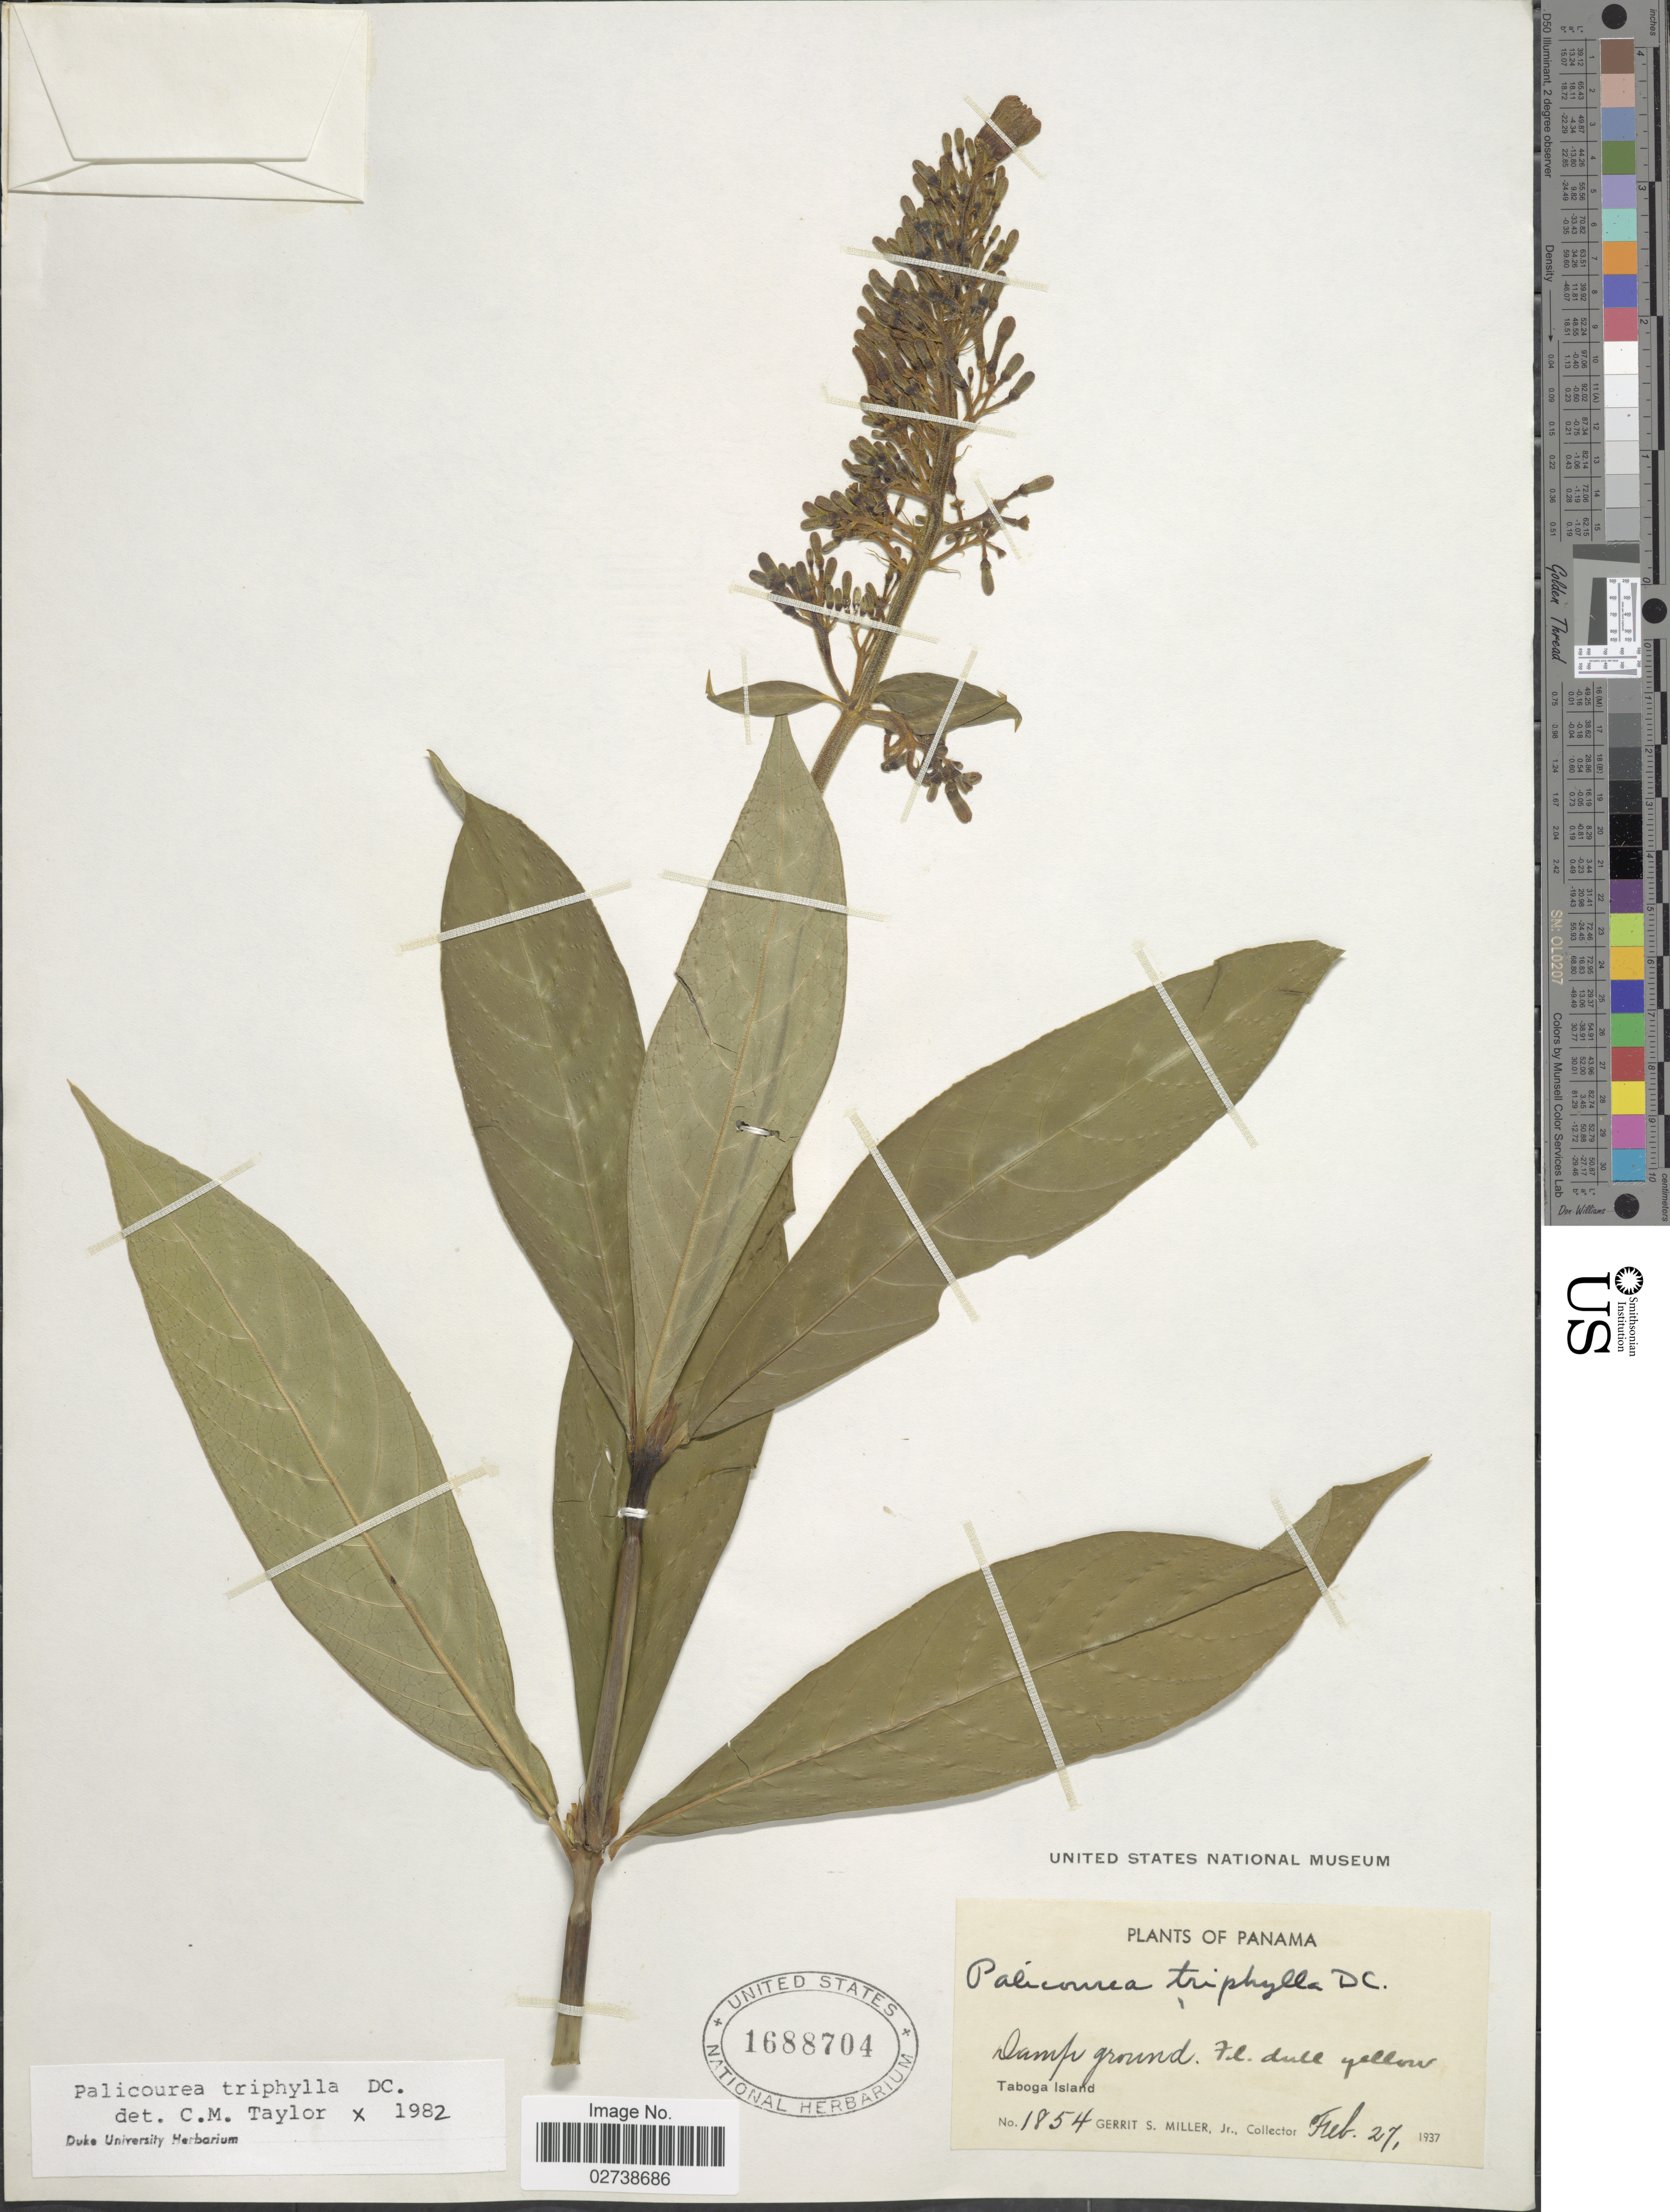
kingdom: Plantae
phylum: Tracheophyta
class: Magnoliopsida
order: Gentianales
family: Rubiaceae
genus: Palicourea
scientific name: Palicourea triphylla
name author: DC.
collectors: G. S. Miller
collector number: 1854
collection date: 1937-02-27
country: Panama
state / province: Panamá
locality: Damp ground, Taboga Island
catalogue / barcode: US 1688704